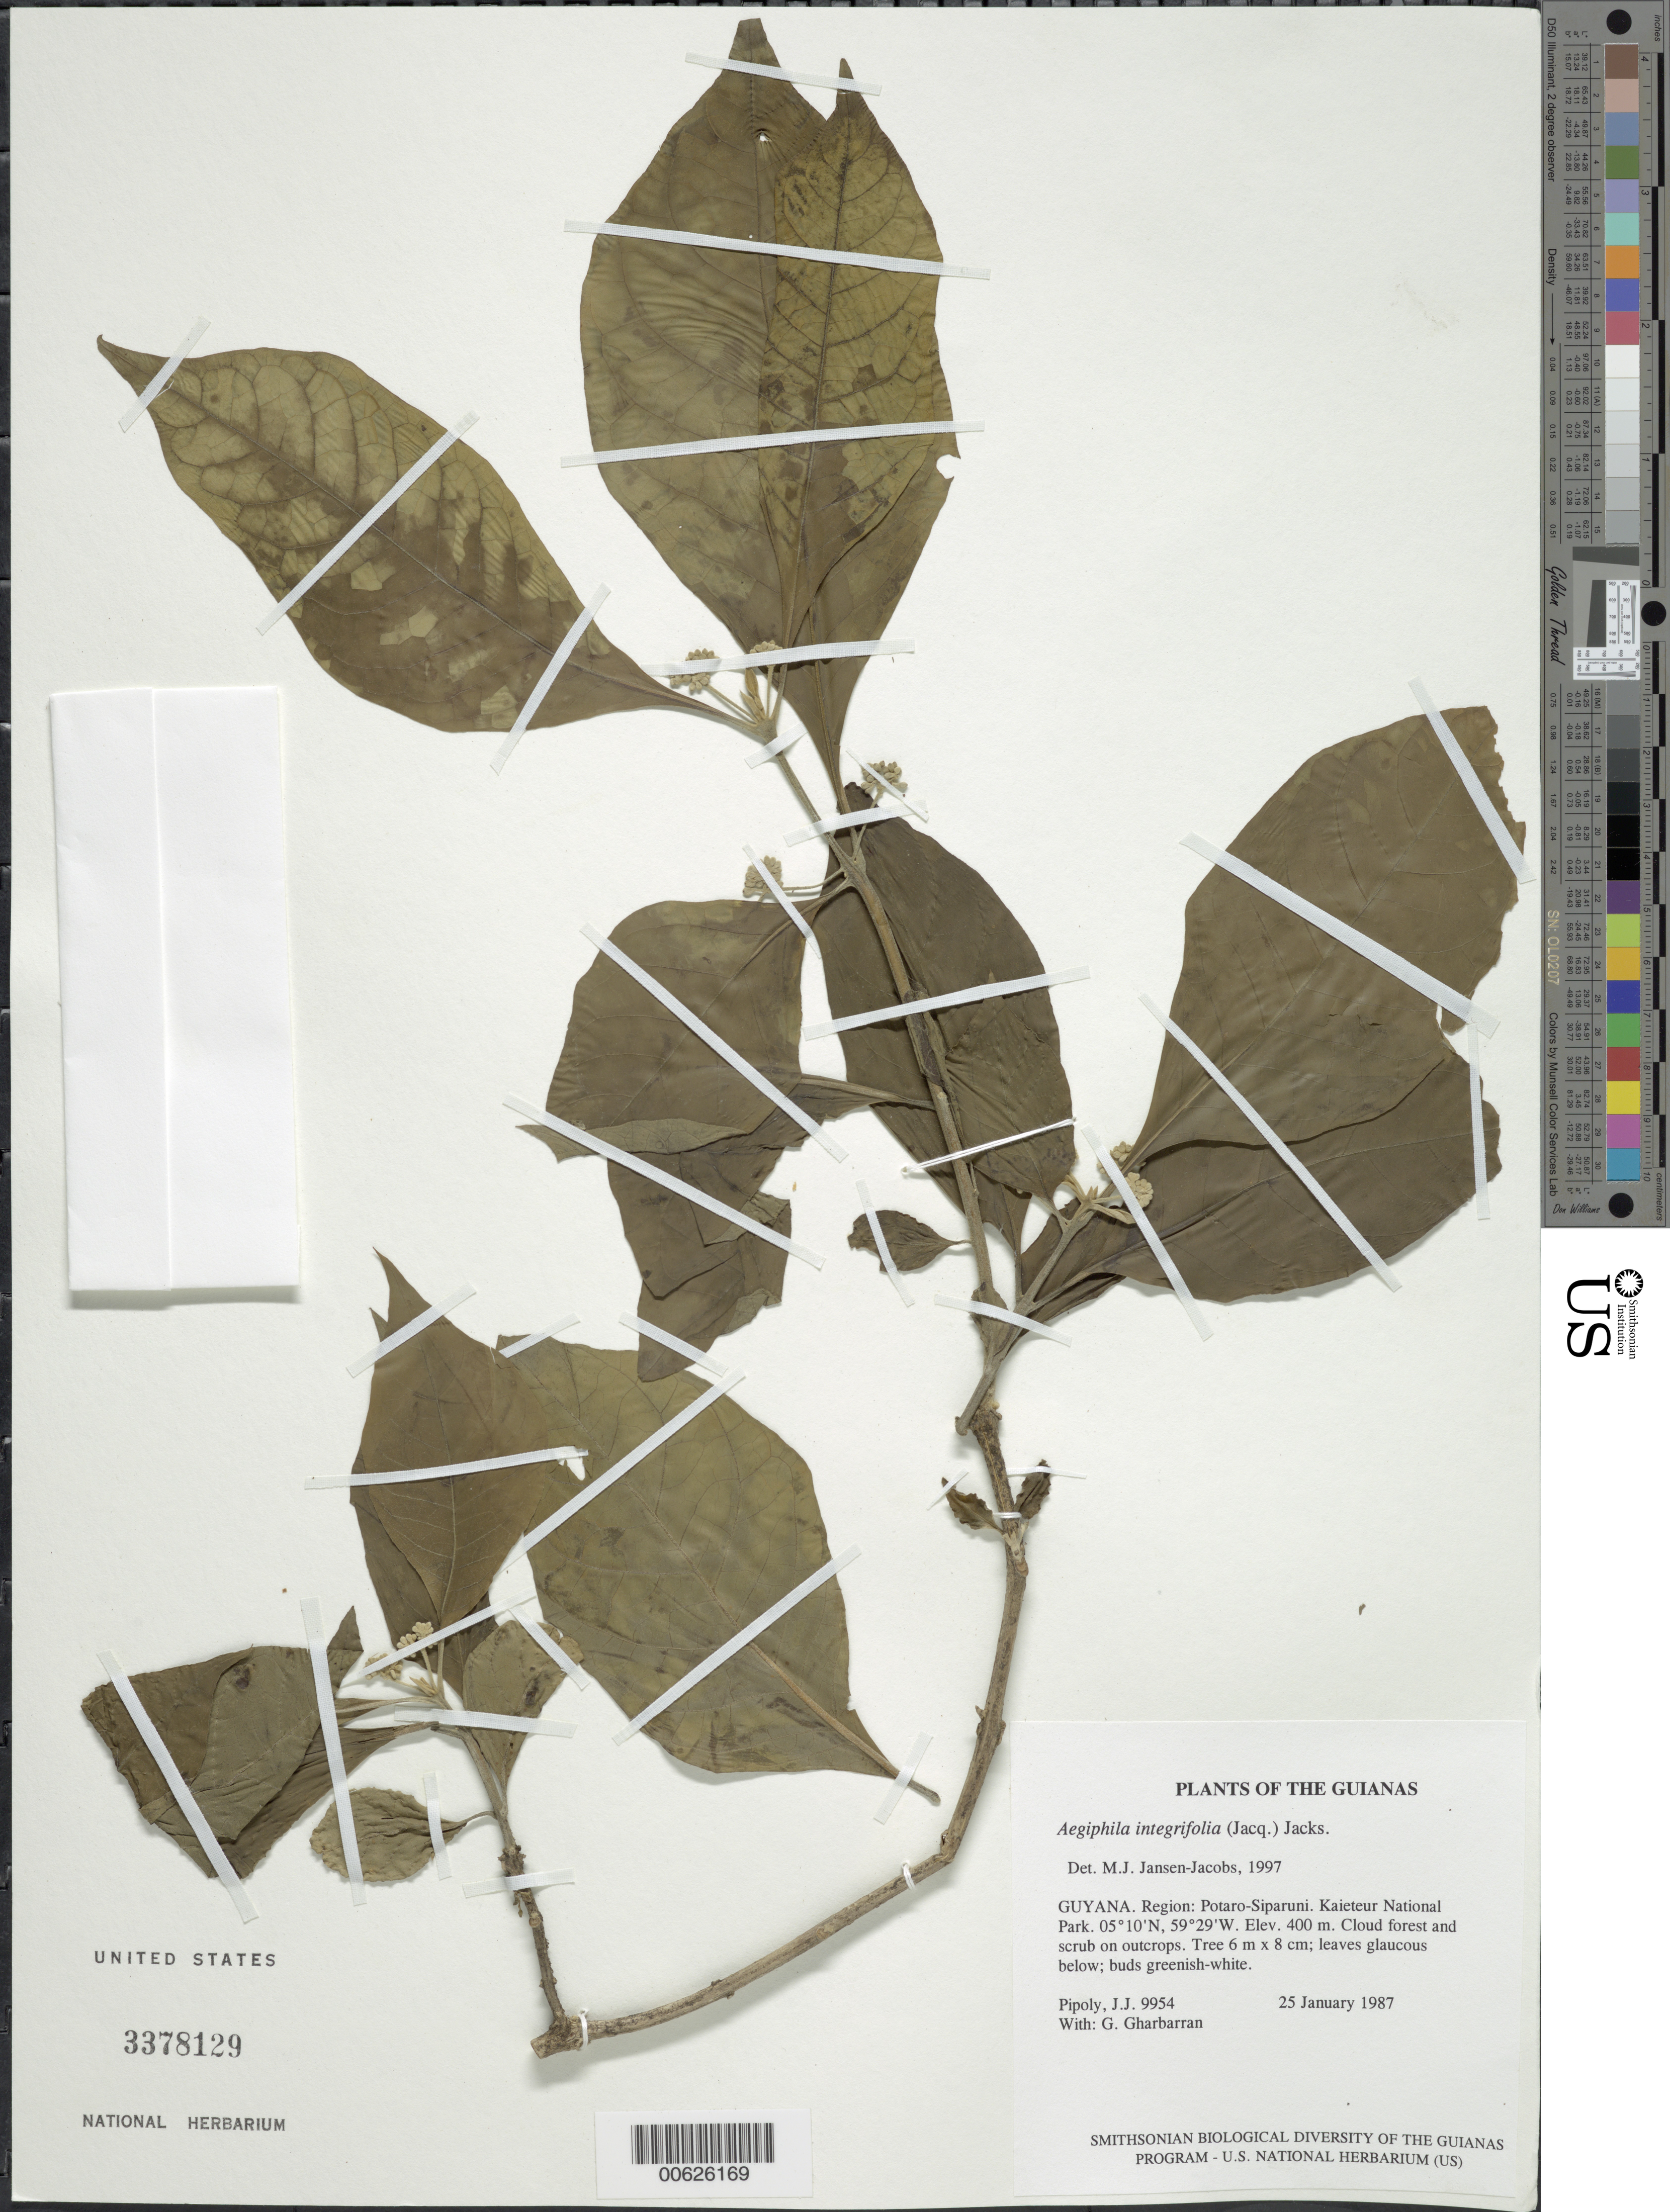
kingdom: Plantae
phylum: Tracheophyta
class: Magnoliopsida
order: Lamiales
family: Lamiaceae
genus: Aegiphila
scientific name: Aegiphila integrifolia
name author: (Jacq.) B.D. Jacks.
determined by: Jansen-Jacobs, M. J., (U), Nationaal Herbarium Nederland, Utrecht University branch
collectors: J. J. Pipoly & G. Gharbarran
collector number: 9954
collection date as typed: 25 January 1987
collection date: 1987-01-25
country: Guyana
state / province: Potaro-Siparuni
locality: Kaieteur National Park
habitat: Cloud forest and scrub on outcrops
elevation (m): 400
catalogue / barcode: US 3378129